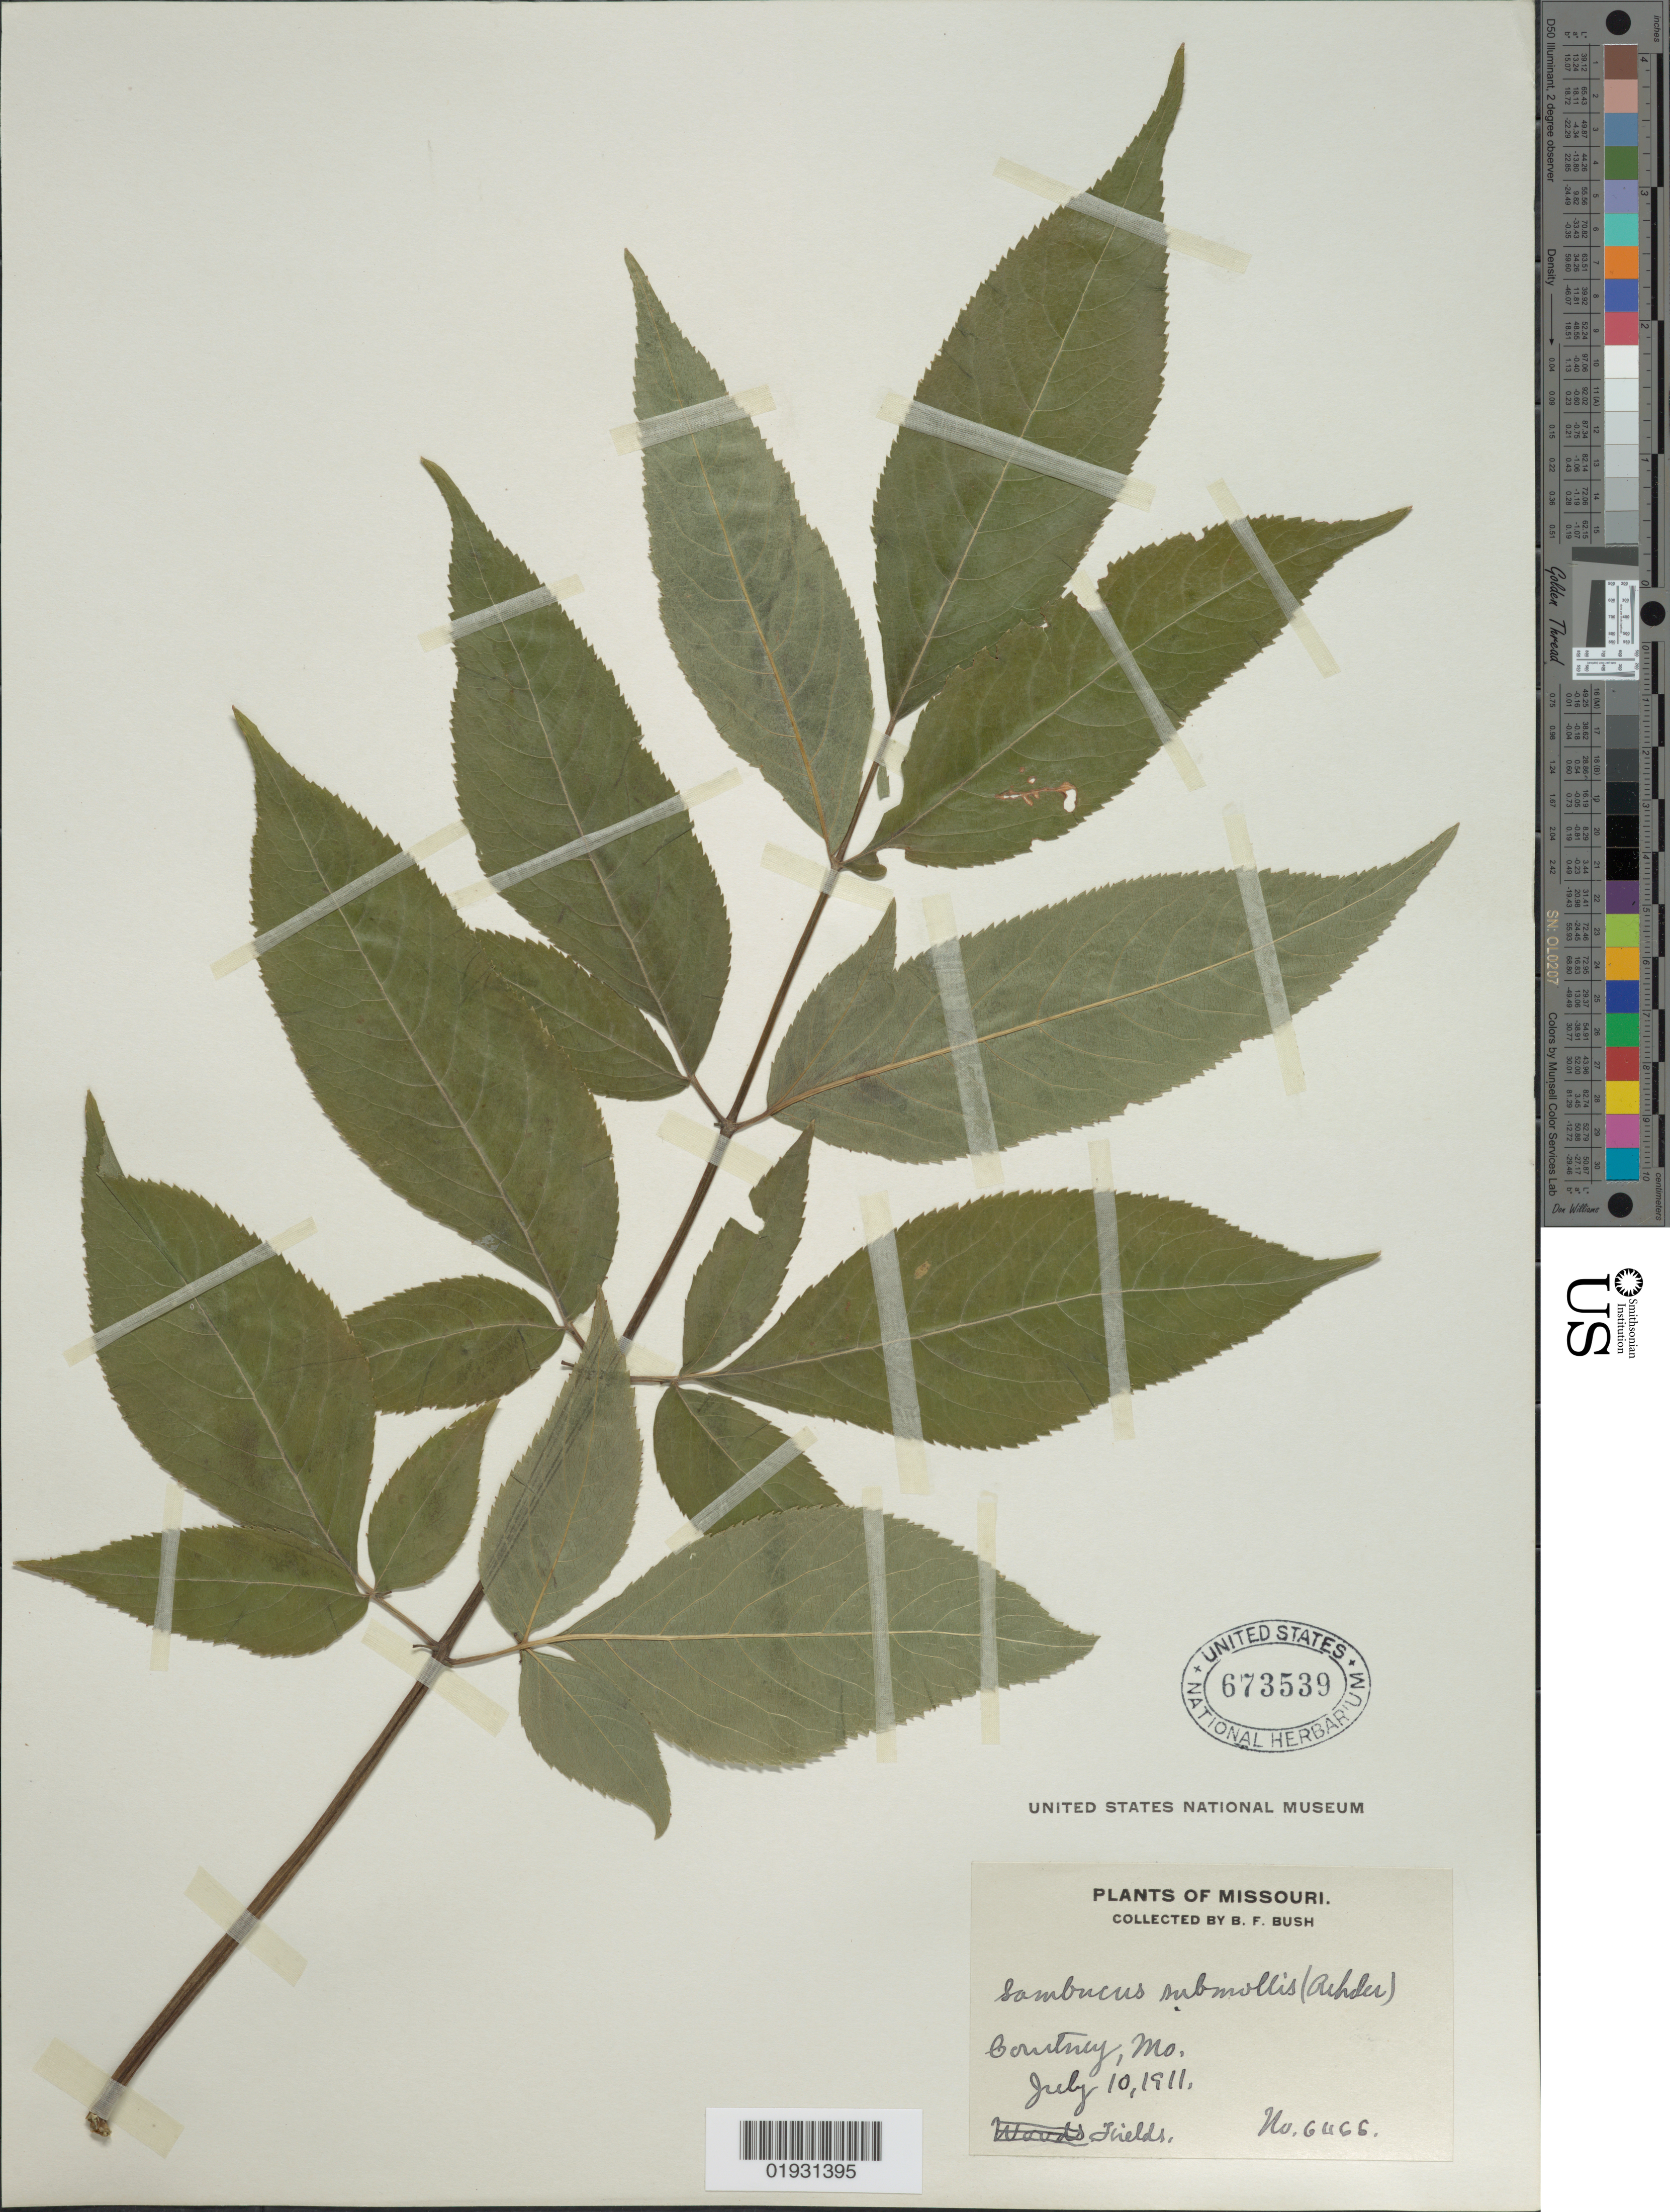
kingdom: Plantae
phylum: Tracheophyta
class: Magnoliopsida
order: Dipsacales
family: Viburnaceae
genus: Sambucus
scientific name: Sambucus canadensis var. submollis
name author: Rehder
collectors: B. F. Bush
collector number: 6466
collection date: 1911-07-10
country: United States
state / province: Missouri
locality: Courtney, Mo.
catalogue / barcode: US 673539